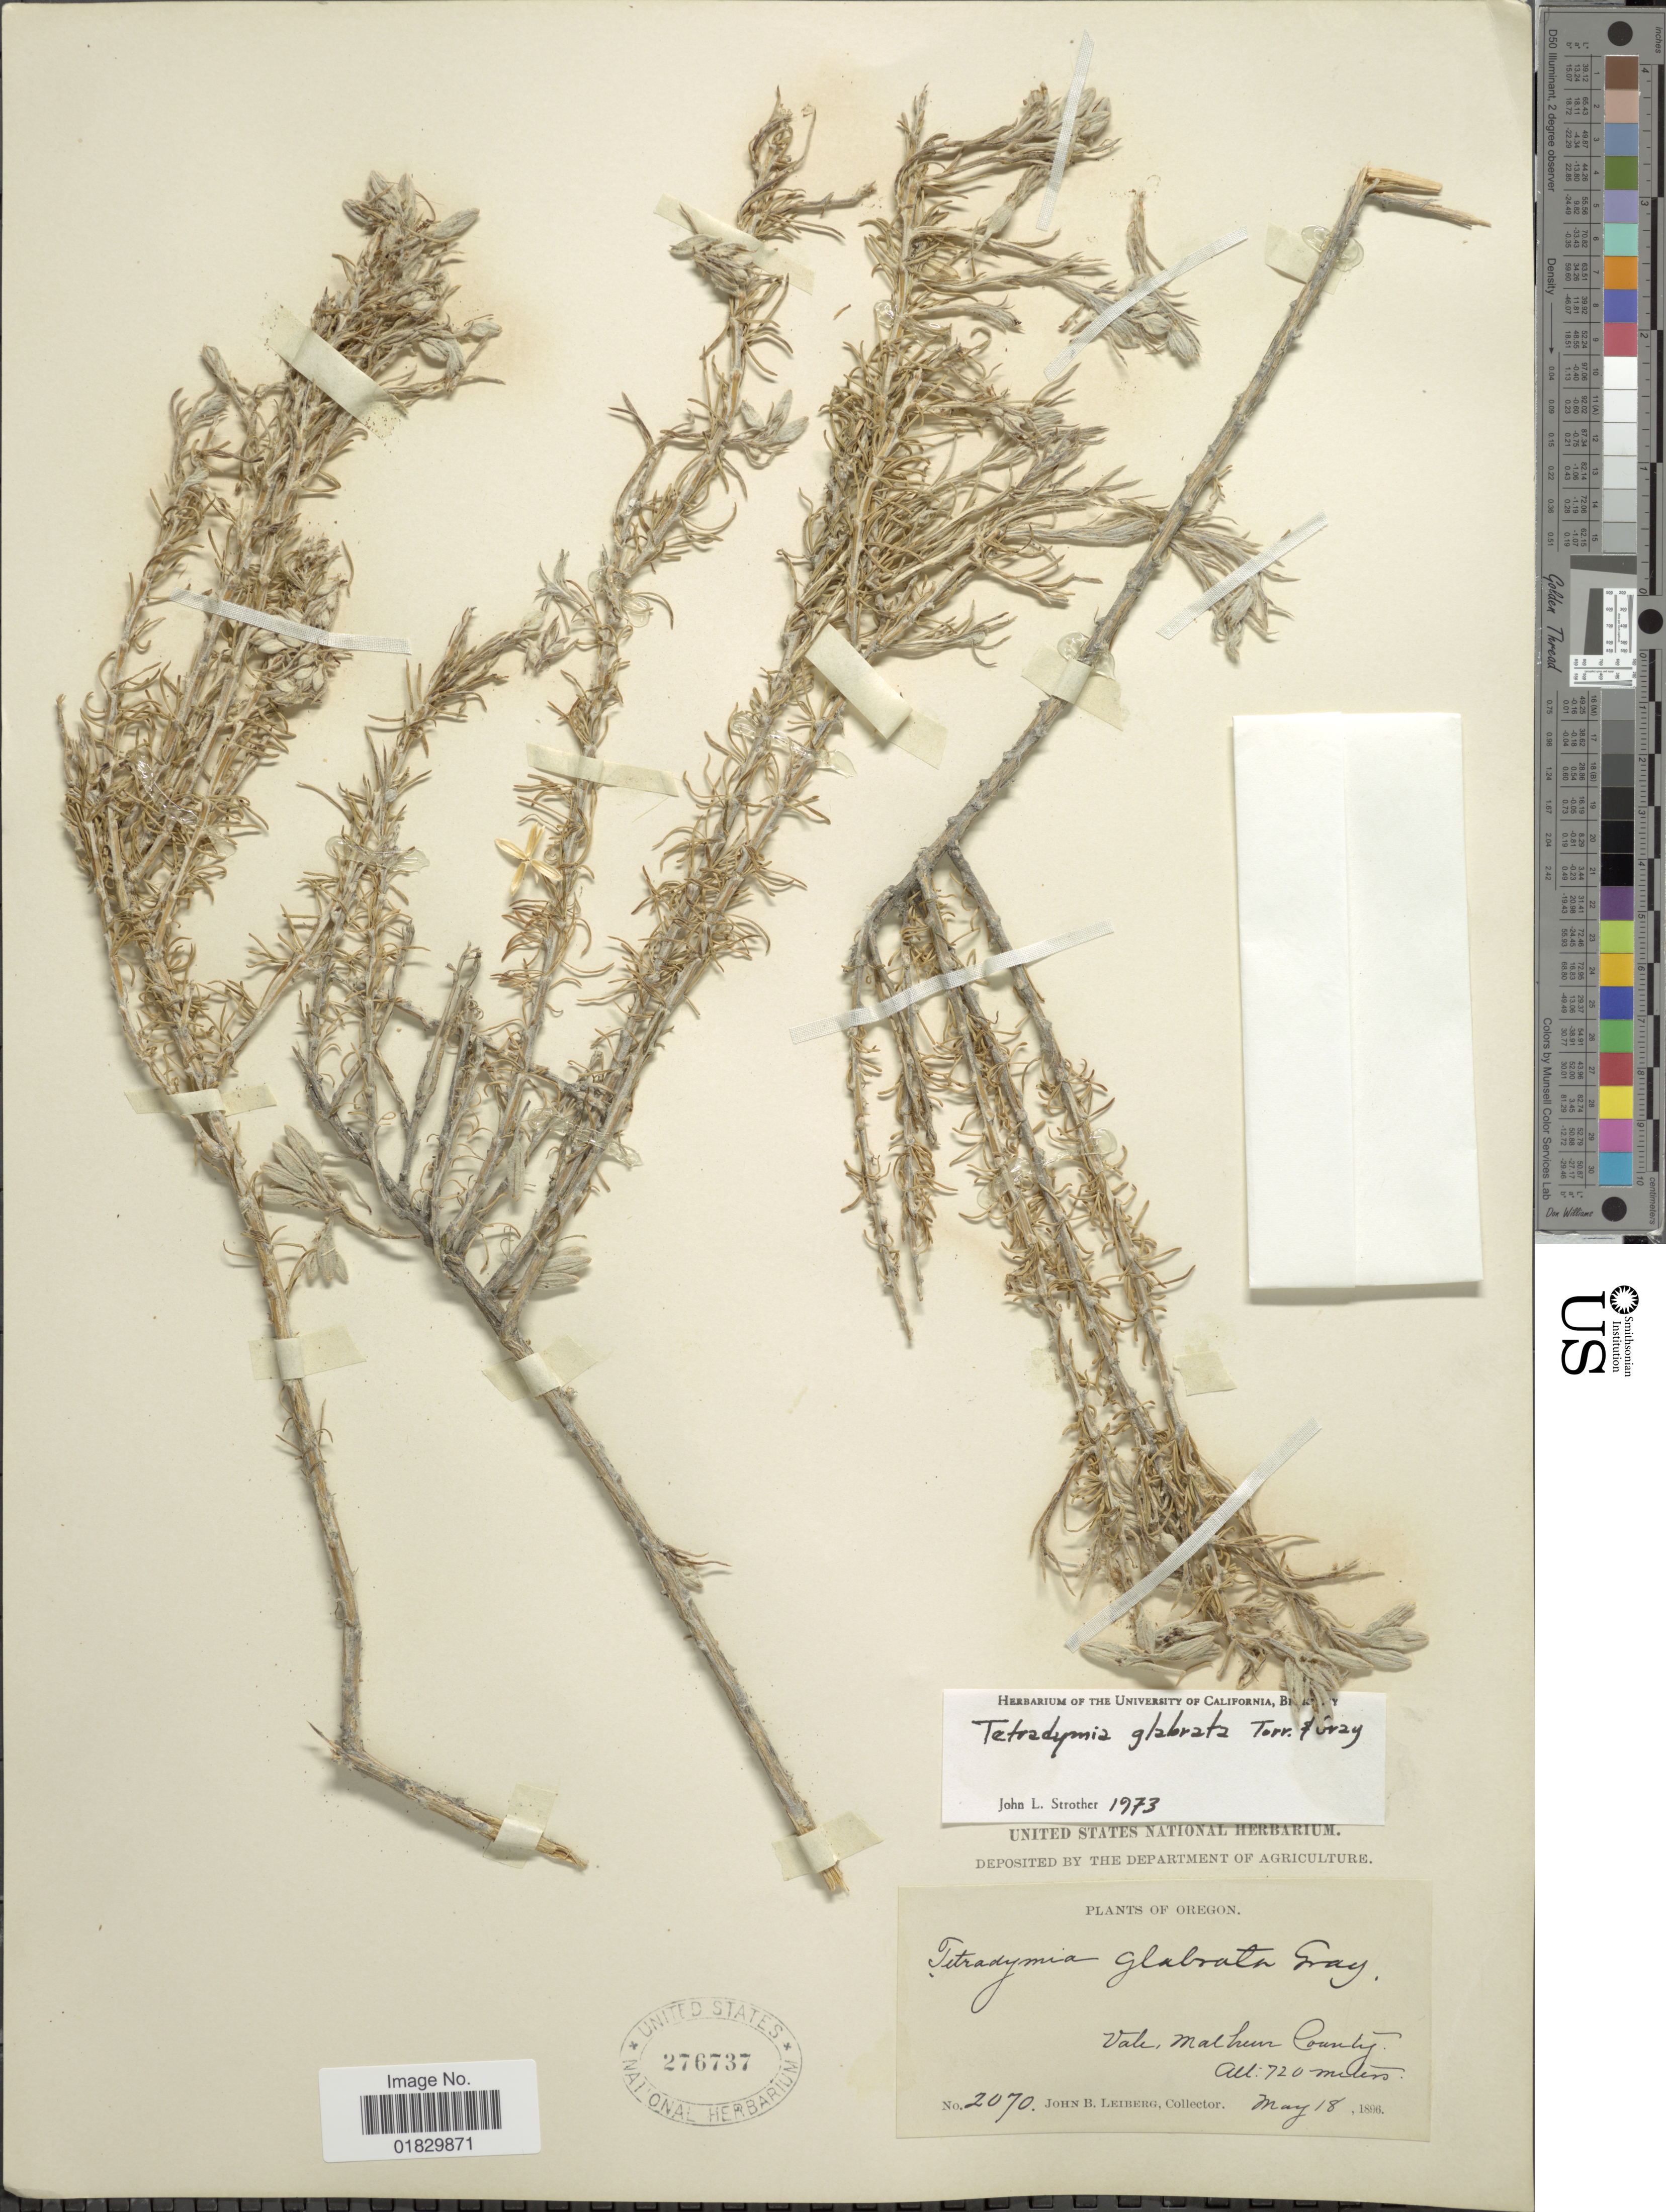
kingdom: Plantae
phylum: Tracheophyta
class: Magnoliopsida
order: Asterales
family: Asteraceae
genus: Tetradymia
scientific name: Tetradymia glabrata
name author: Torr. & A. Gray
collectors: J. B. Leiberg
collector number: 2070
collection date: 1896-05-18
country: United States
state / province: Oregon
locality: Vale, Malhun County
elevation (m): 720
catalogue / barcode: US 276737